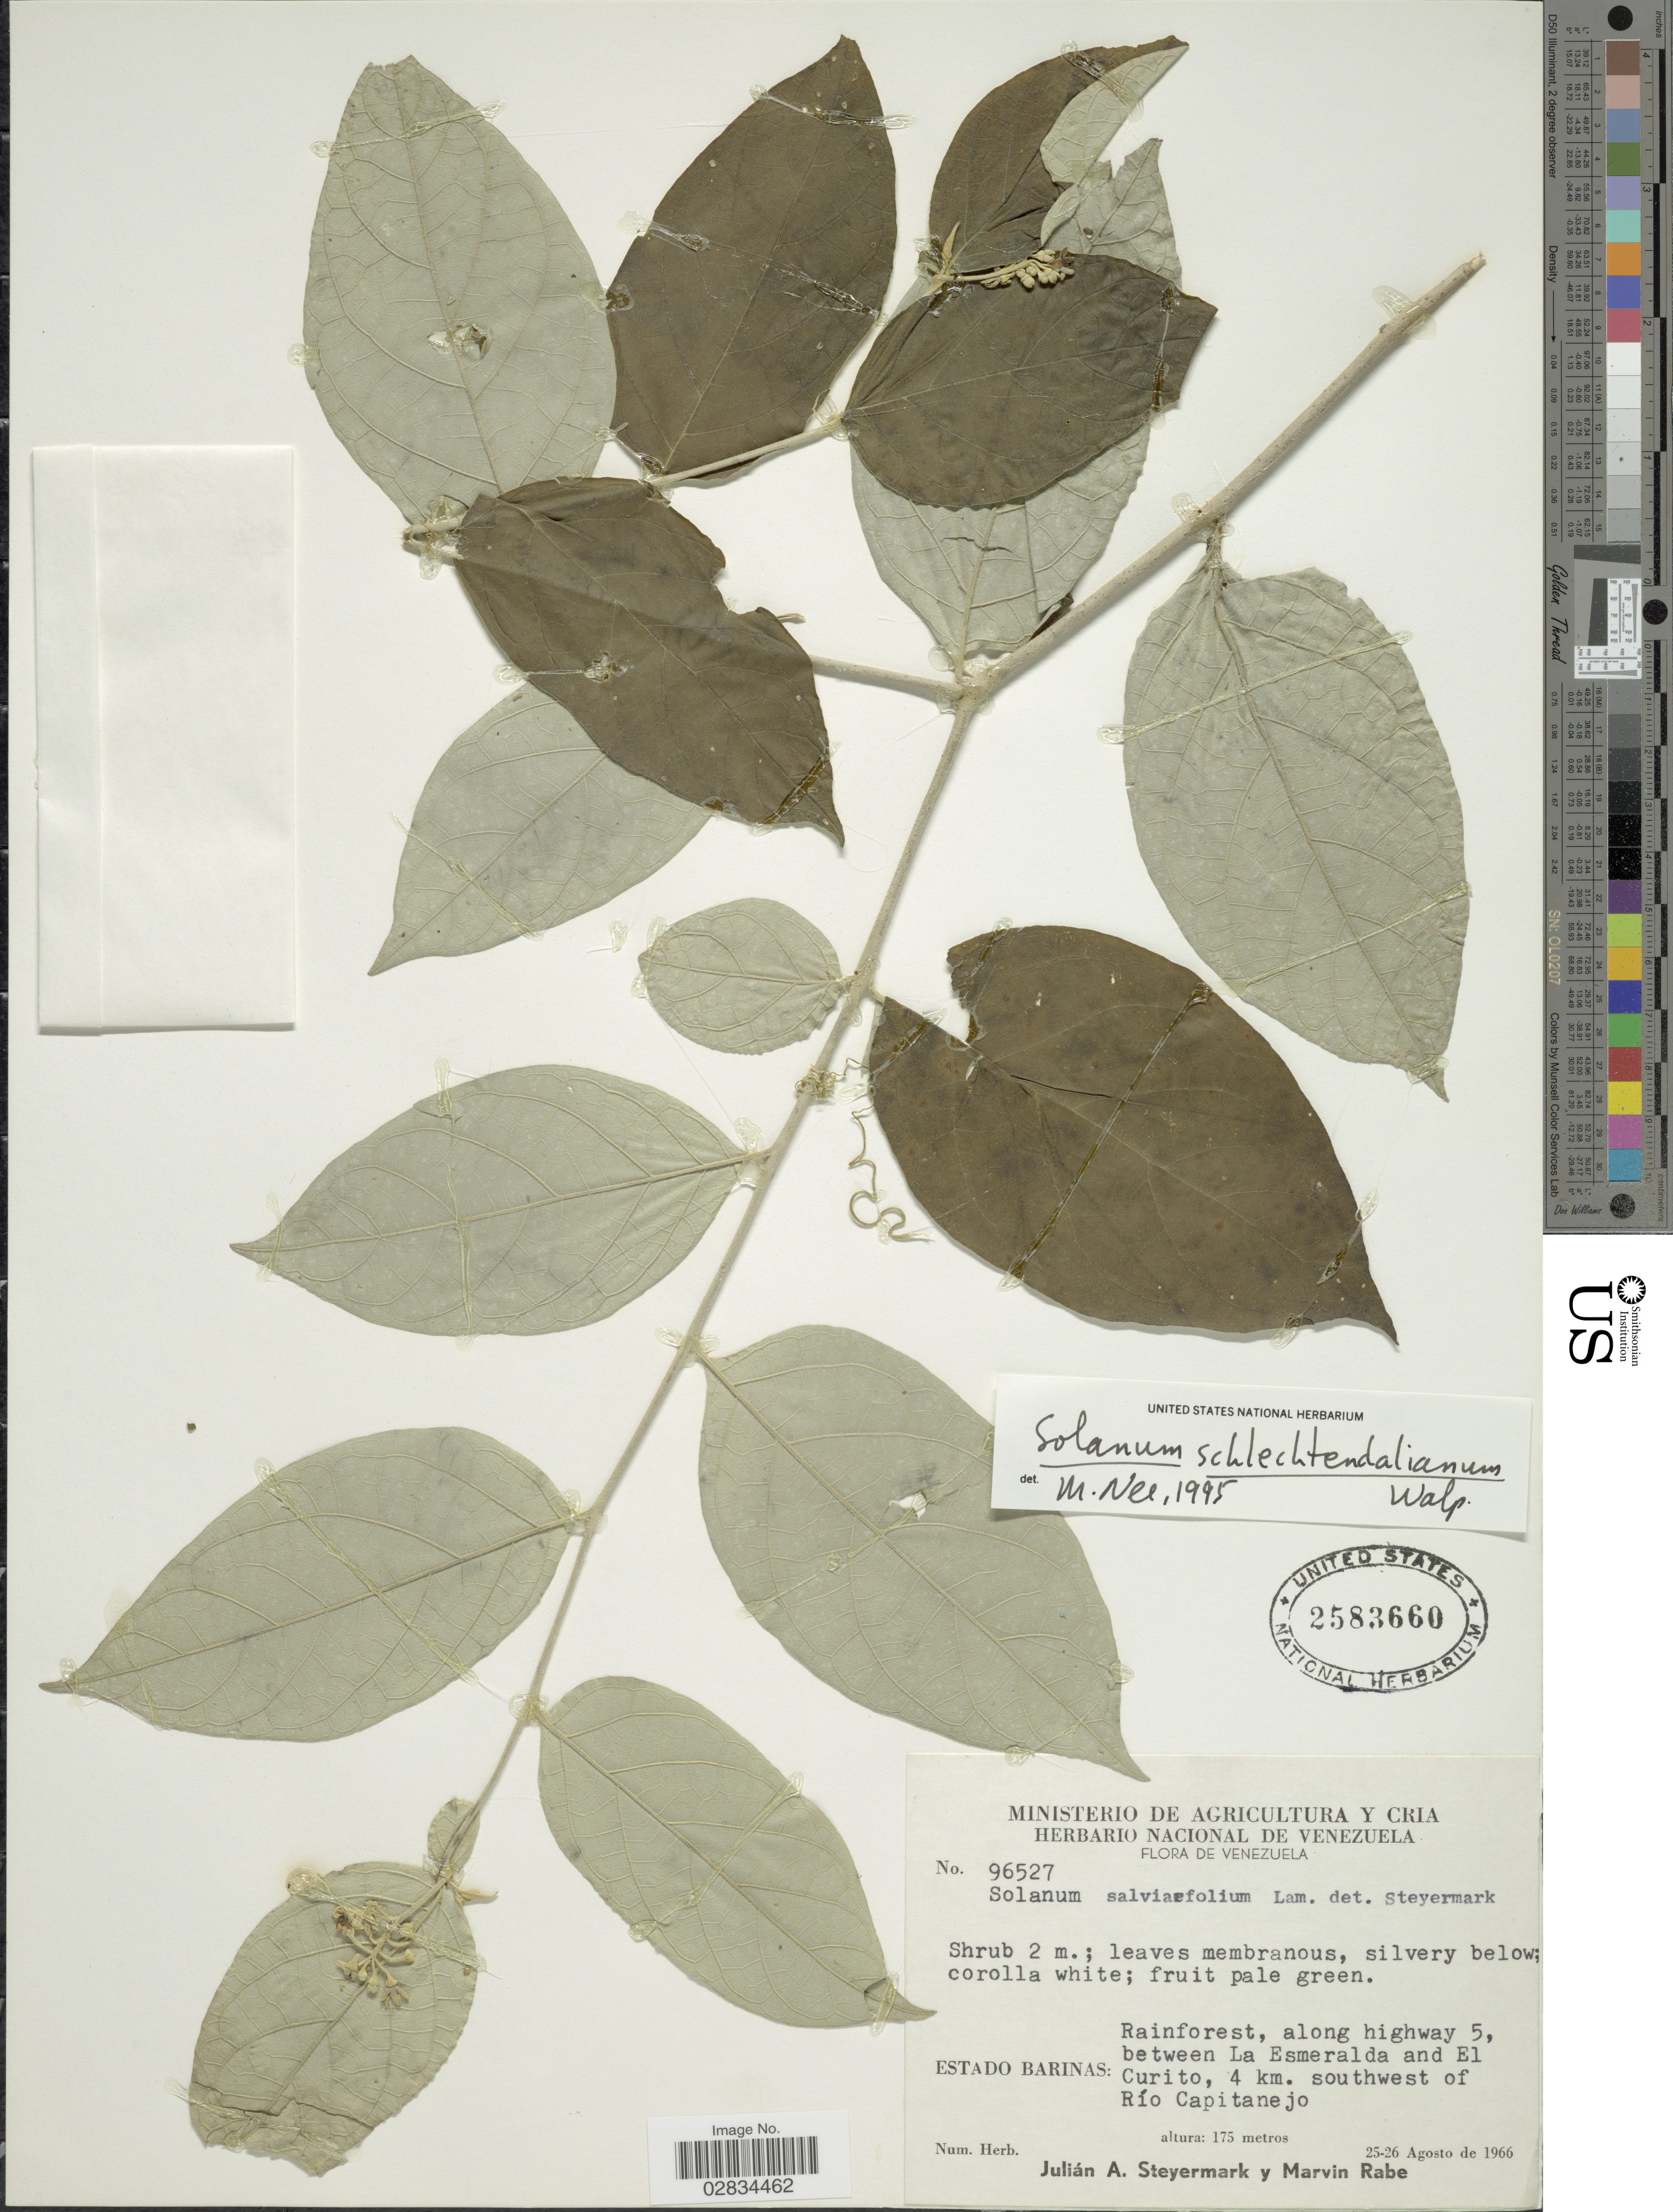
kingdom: Plantae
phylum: Tracheophyta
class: Magnoliopsida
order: Solanales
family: Solanaceae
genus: Solanum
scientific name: Solanum schlechtendalianum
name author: Walp.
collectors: J. Steyermark & M. Rabe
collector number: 96527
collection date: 1966-08-25/1966-08-26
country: Venezuela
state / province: Barinas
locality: Estado Barinas: Rainforest, along highway 5, between La Esmeralda and El Curito, 4 km. southwest of Río Capitanejo.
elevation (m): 175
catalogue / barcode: US 2583660